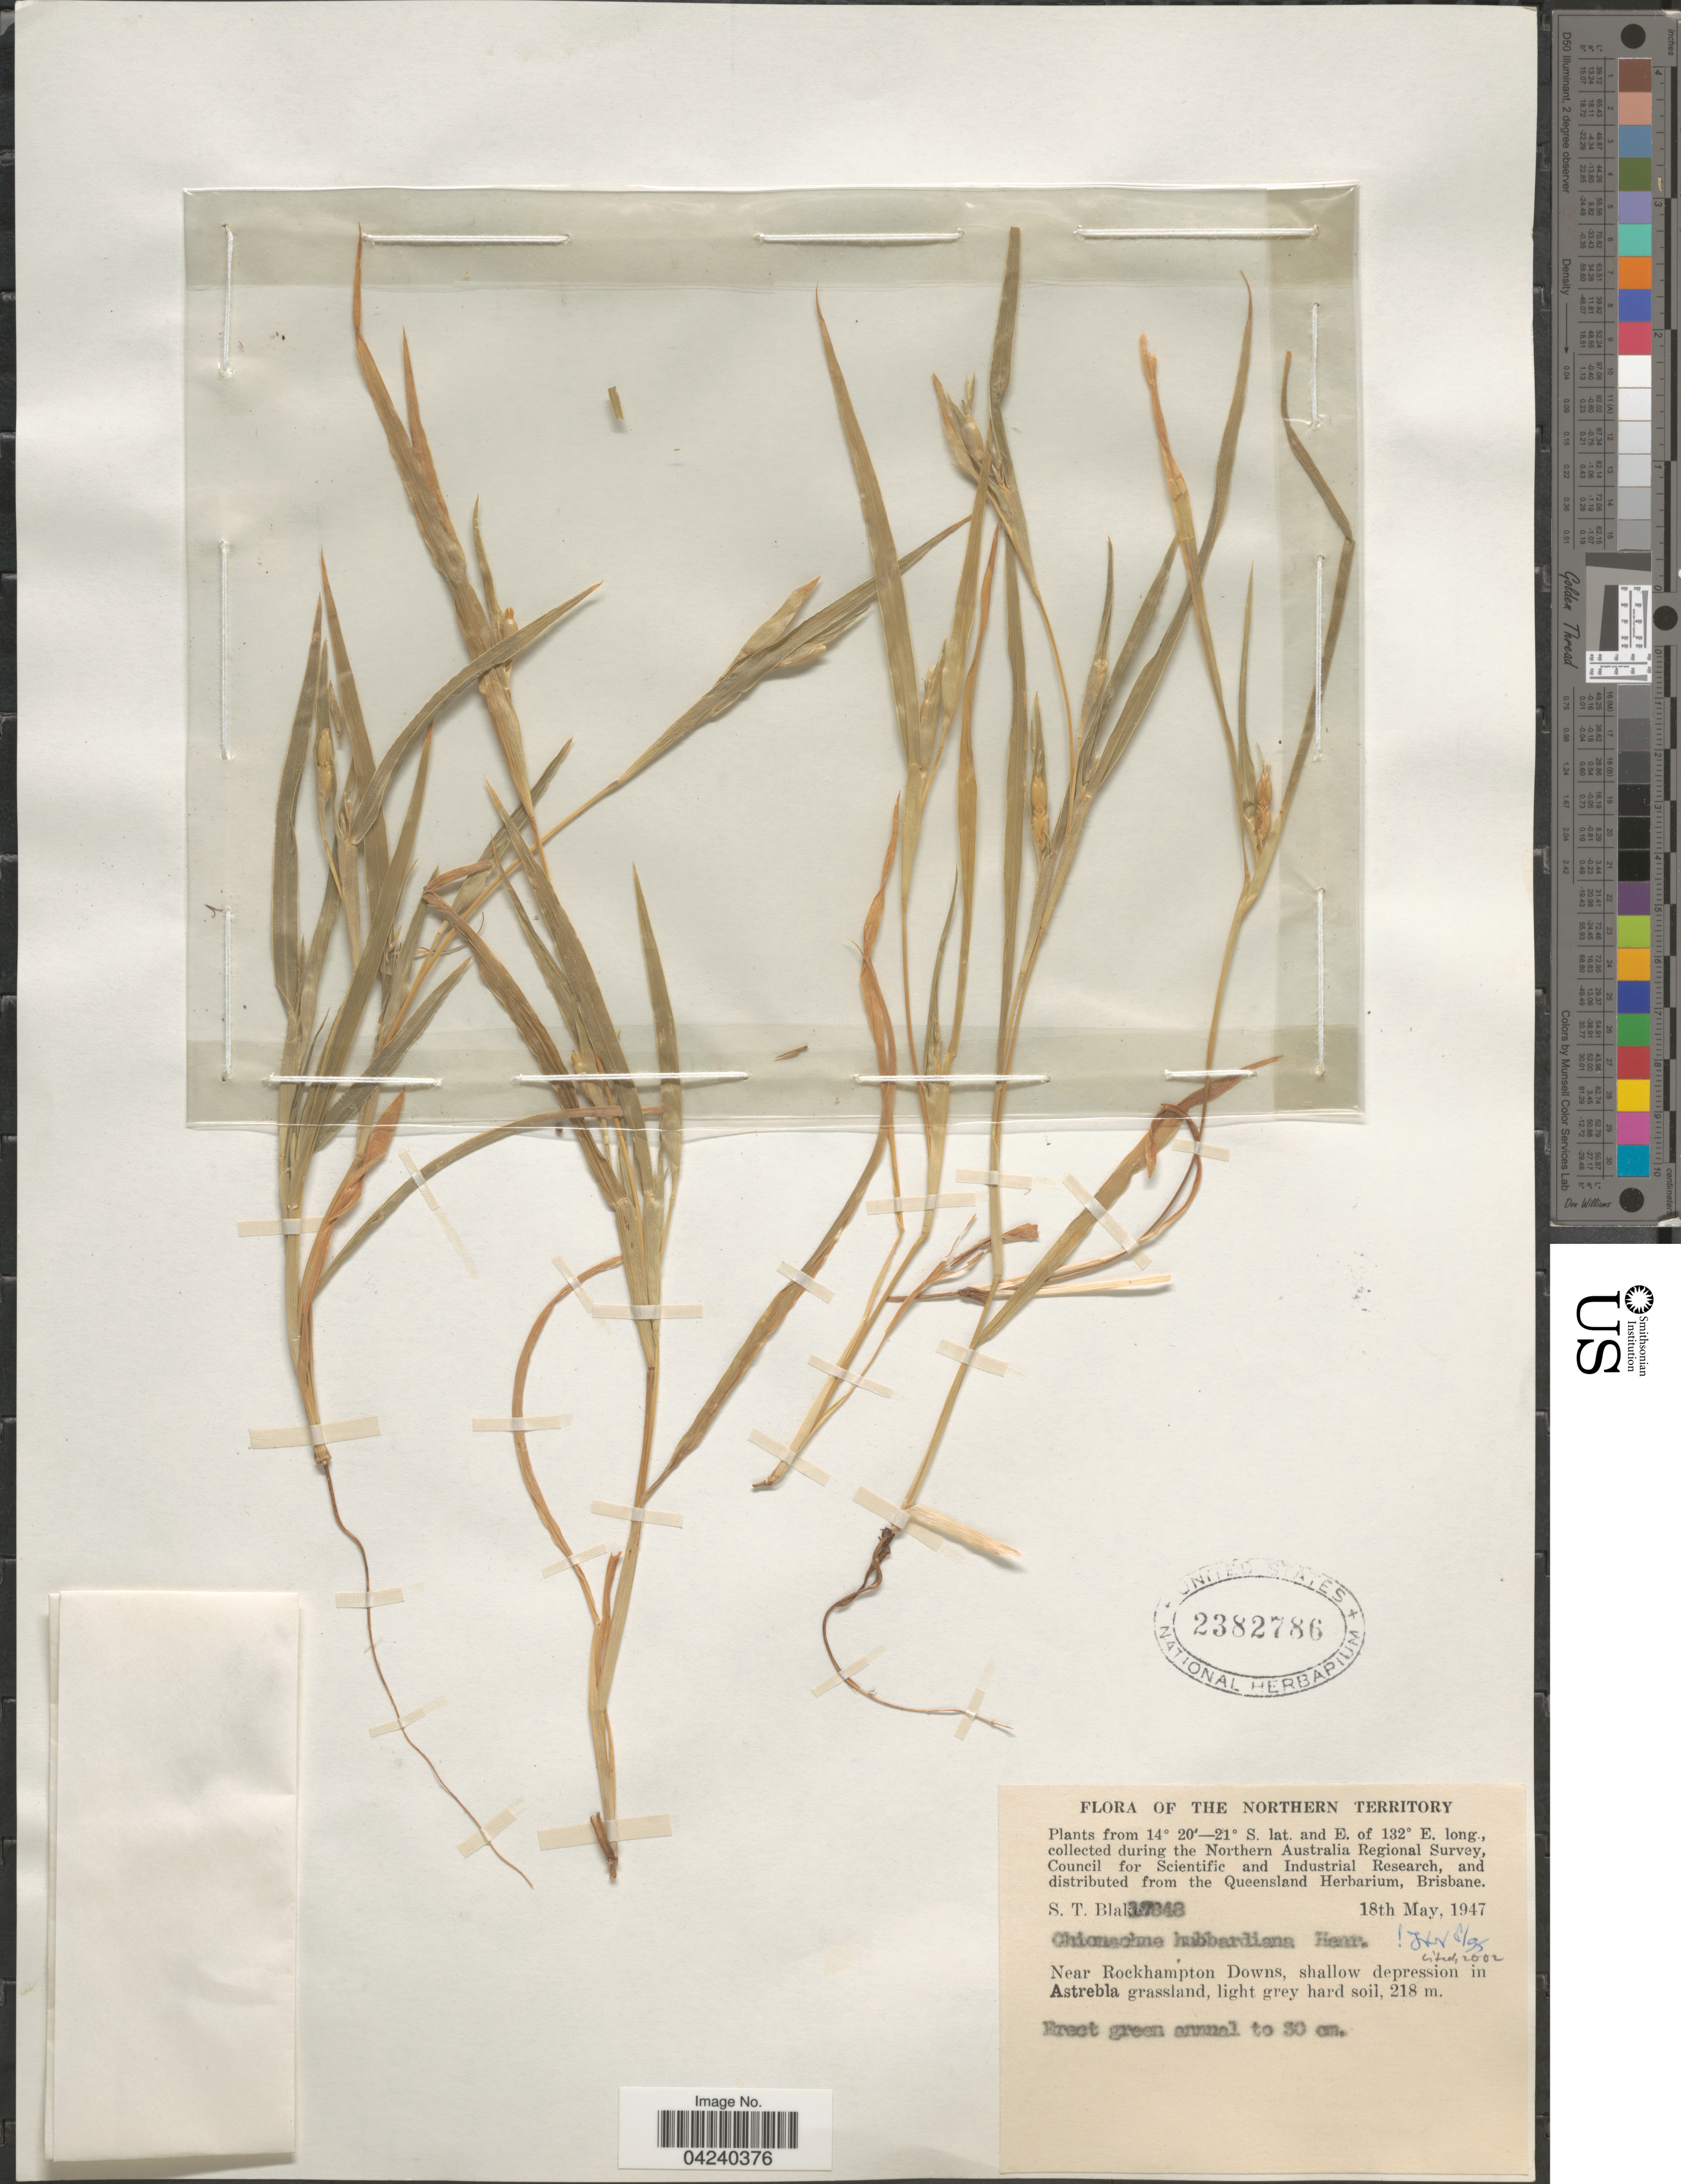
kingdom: Plantae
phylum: Tracheophyta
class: Liliopsida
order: Poales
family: Poaceae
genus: Chionachne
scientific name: Chionachne hubbardiana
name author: Henr.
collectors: S. T. Blake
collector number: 17848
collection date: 1947-05-18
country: Australia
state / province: Northern Territory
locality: Northern Australia Regional Survey. Near Rockhampton, Downs, shallow depression in Astrebla grassland.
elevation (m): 218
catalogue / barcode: US 2382786